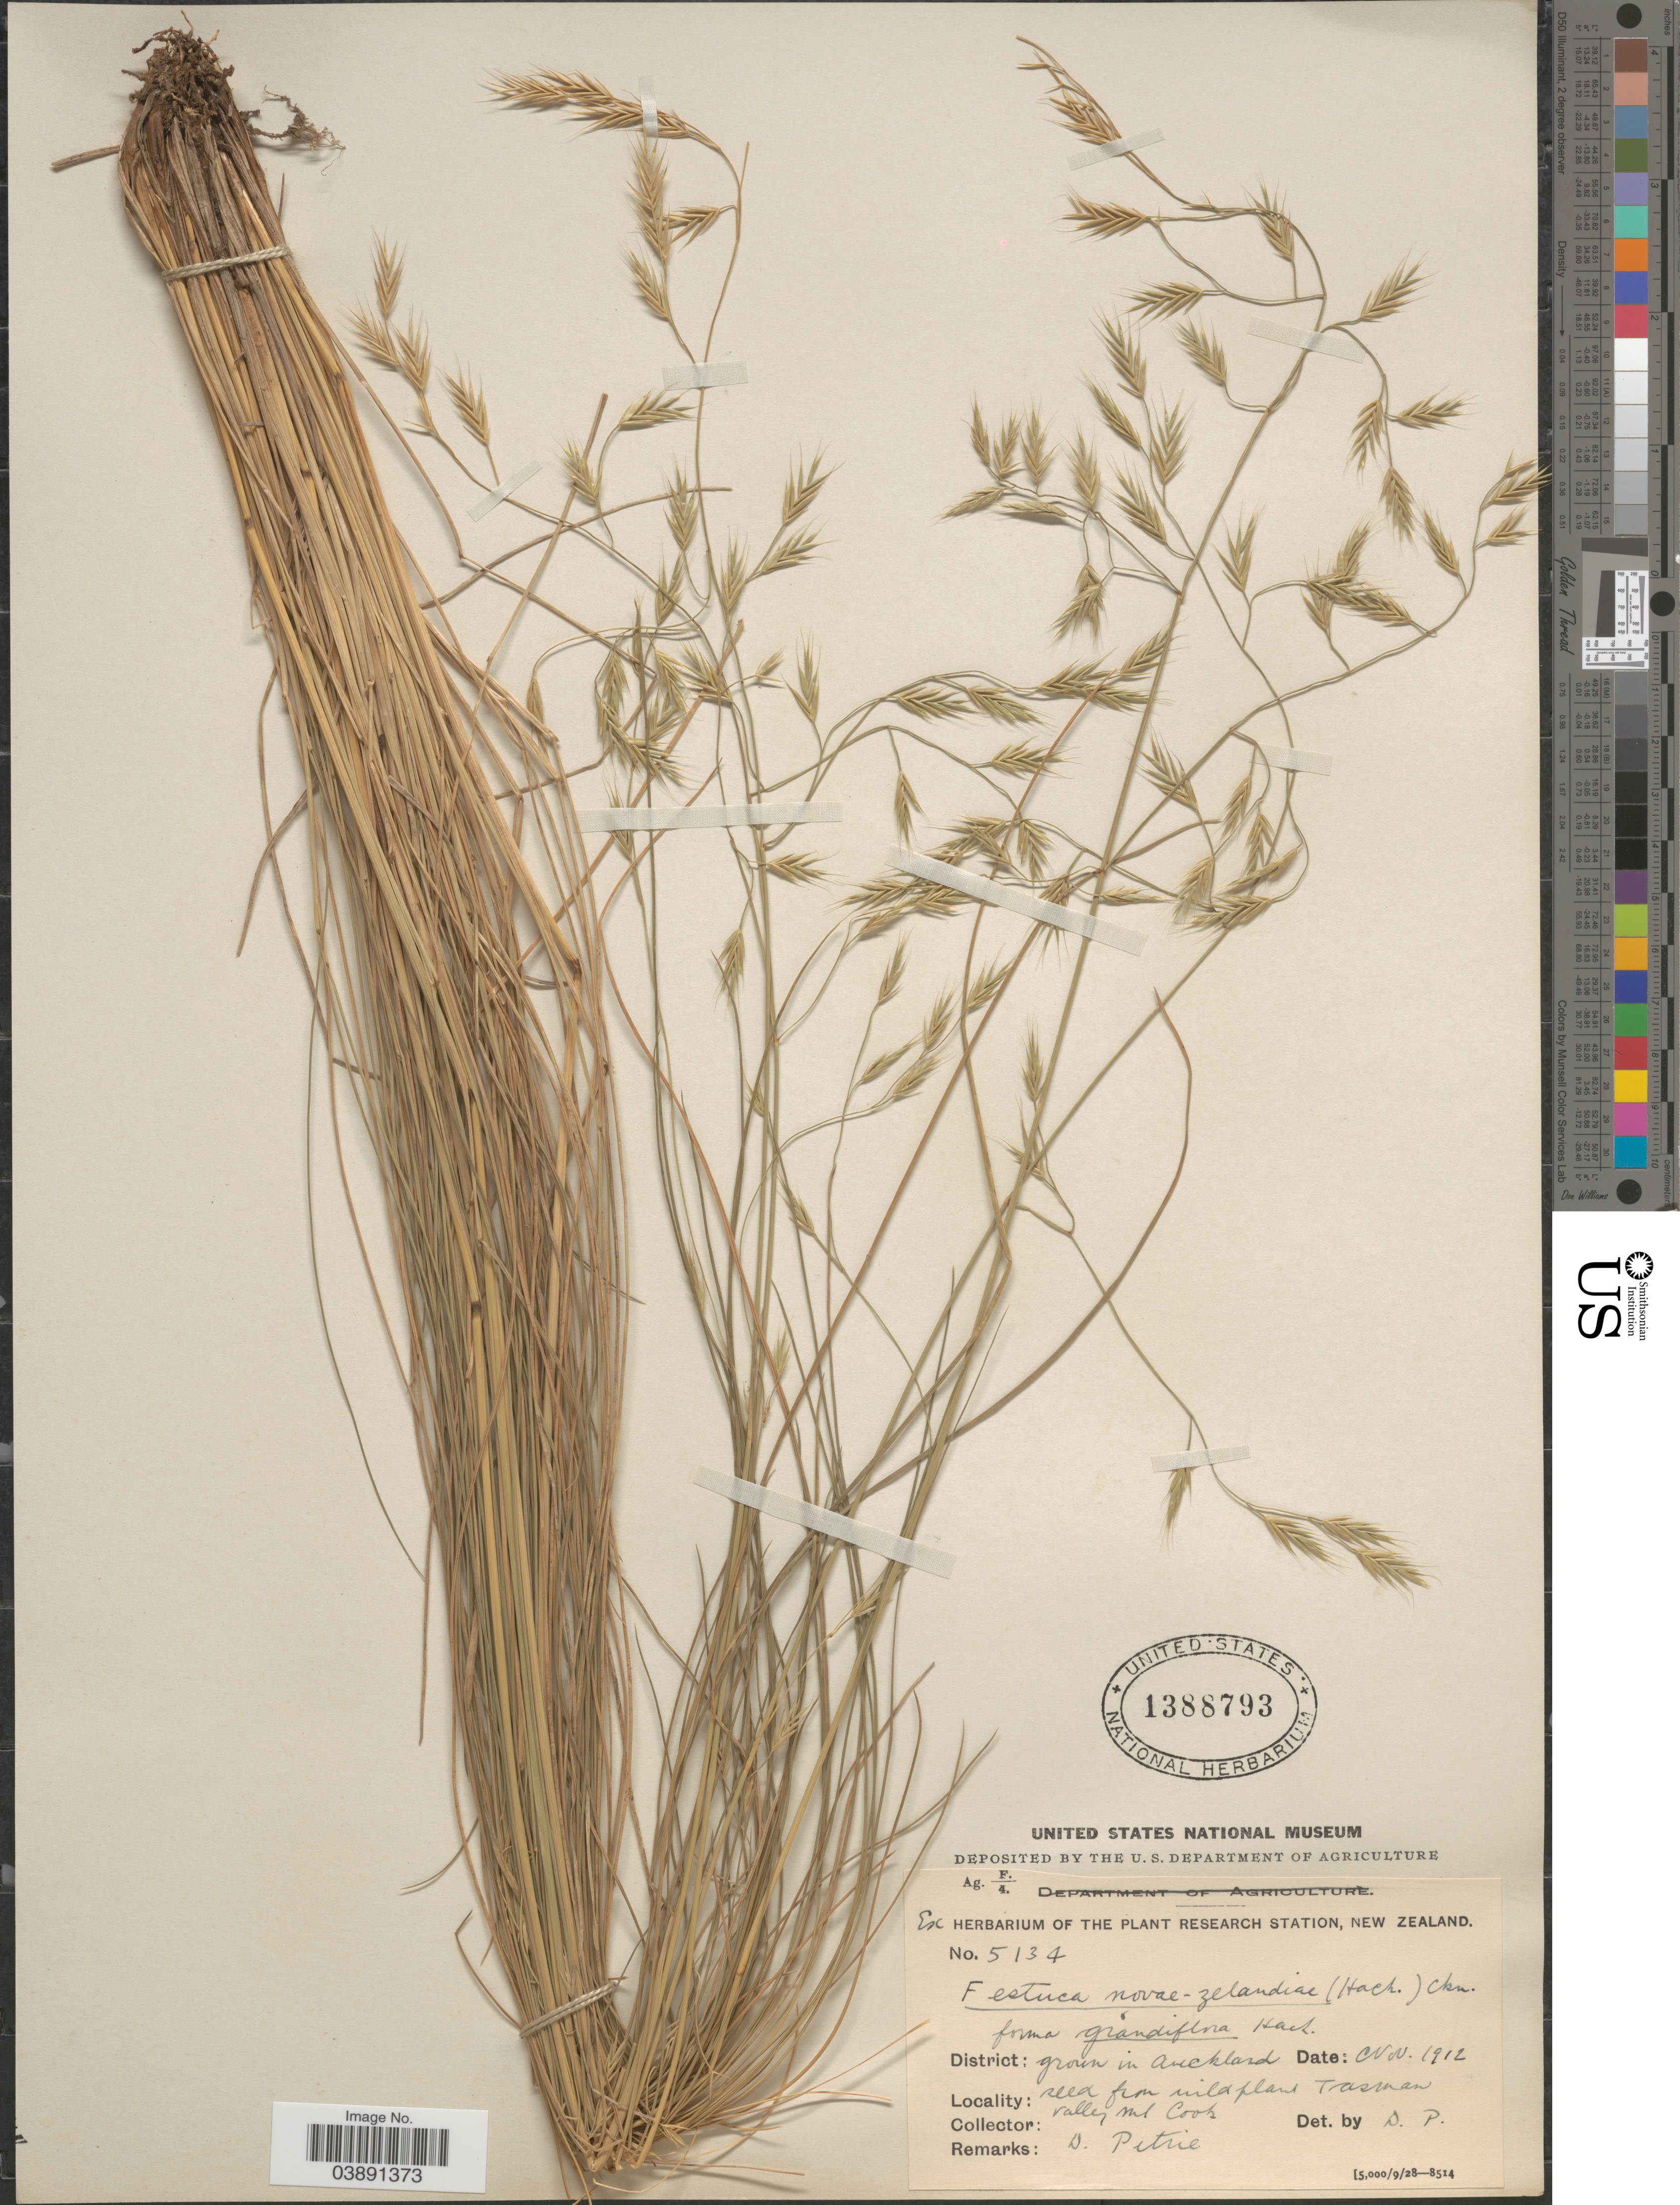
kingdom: Plantae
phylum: Tracheophyta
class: Liliopsida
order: Poales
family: Poaceae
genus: Festuca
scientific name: Festuca novae-zelandiae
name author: (Hack.) Cockayne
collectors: D. Petrie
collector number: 5134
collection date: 1912-11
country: New Zealand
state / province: Auckland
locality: Tasman Valley Mt Cook. [unsure placement]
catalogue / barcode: US 1388793